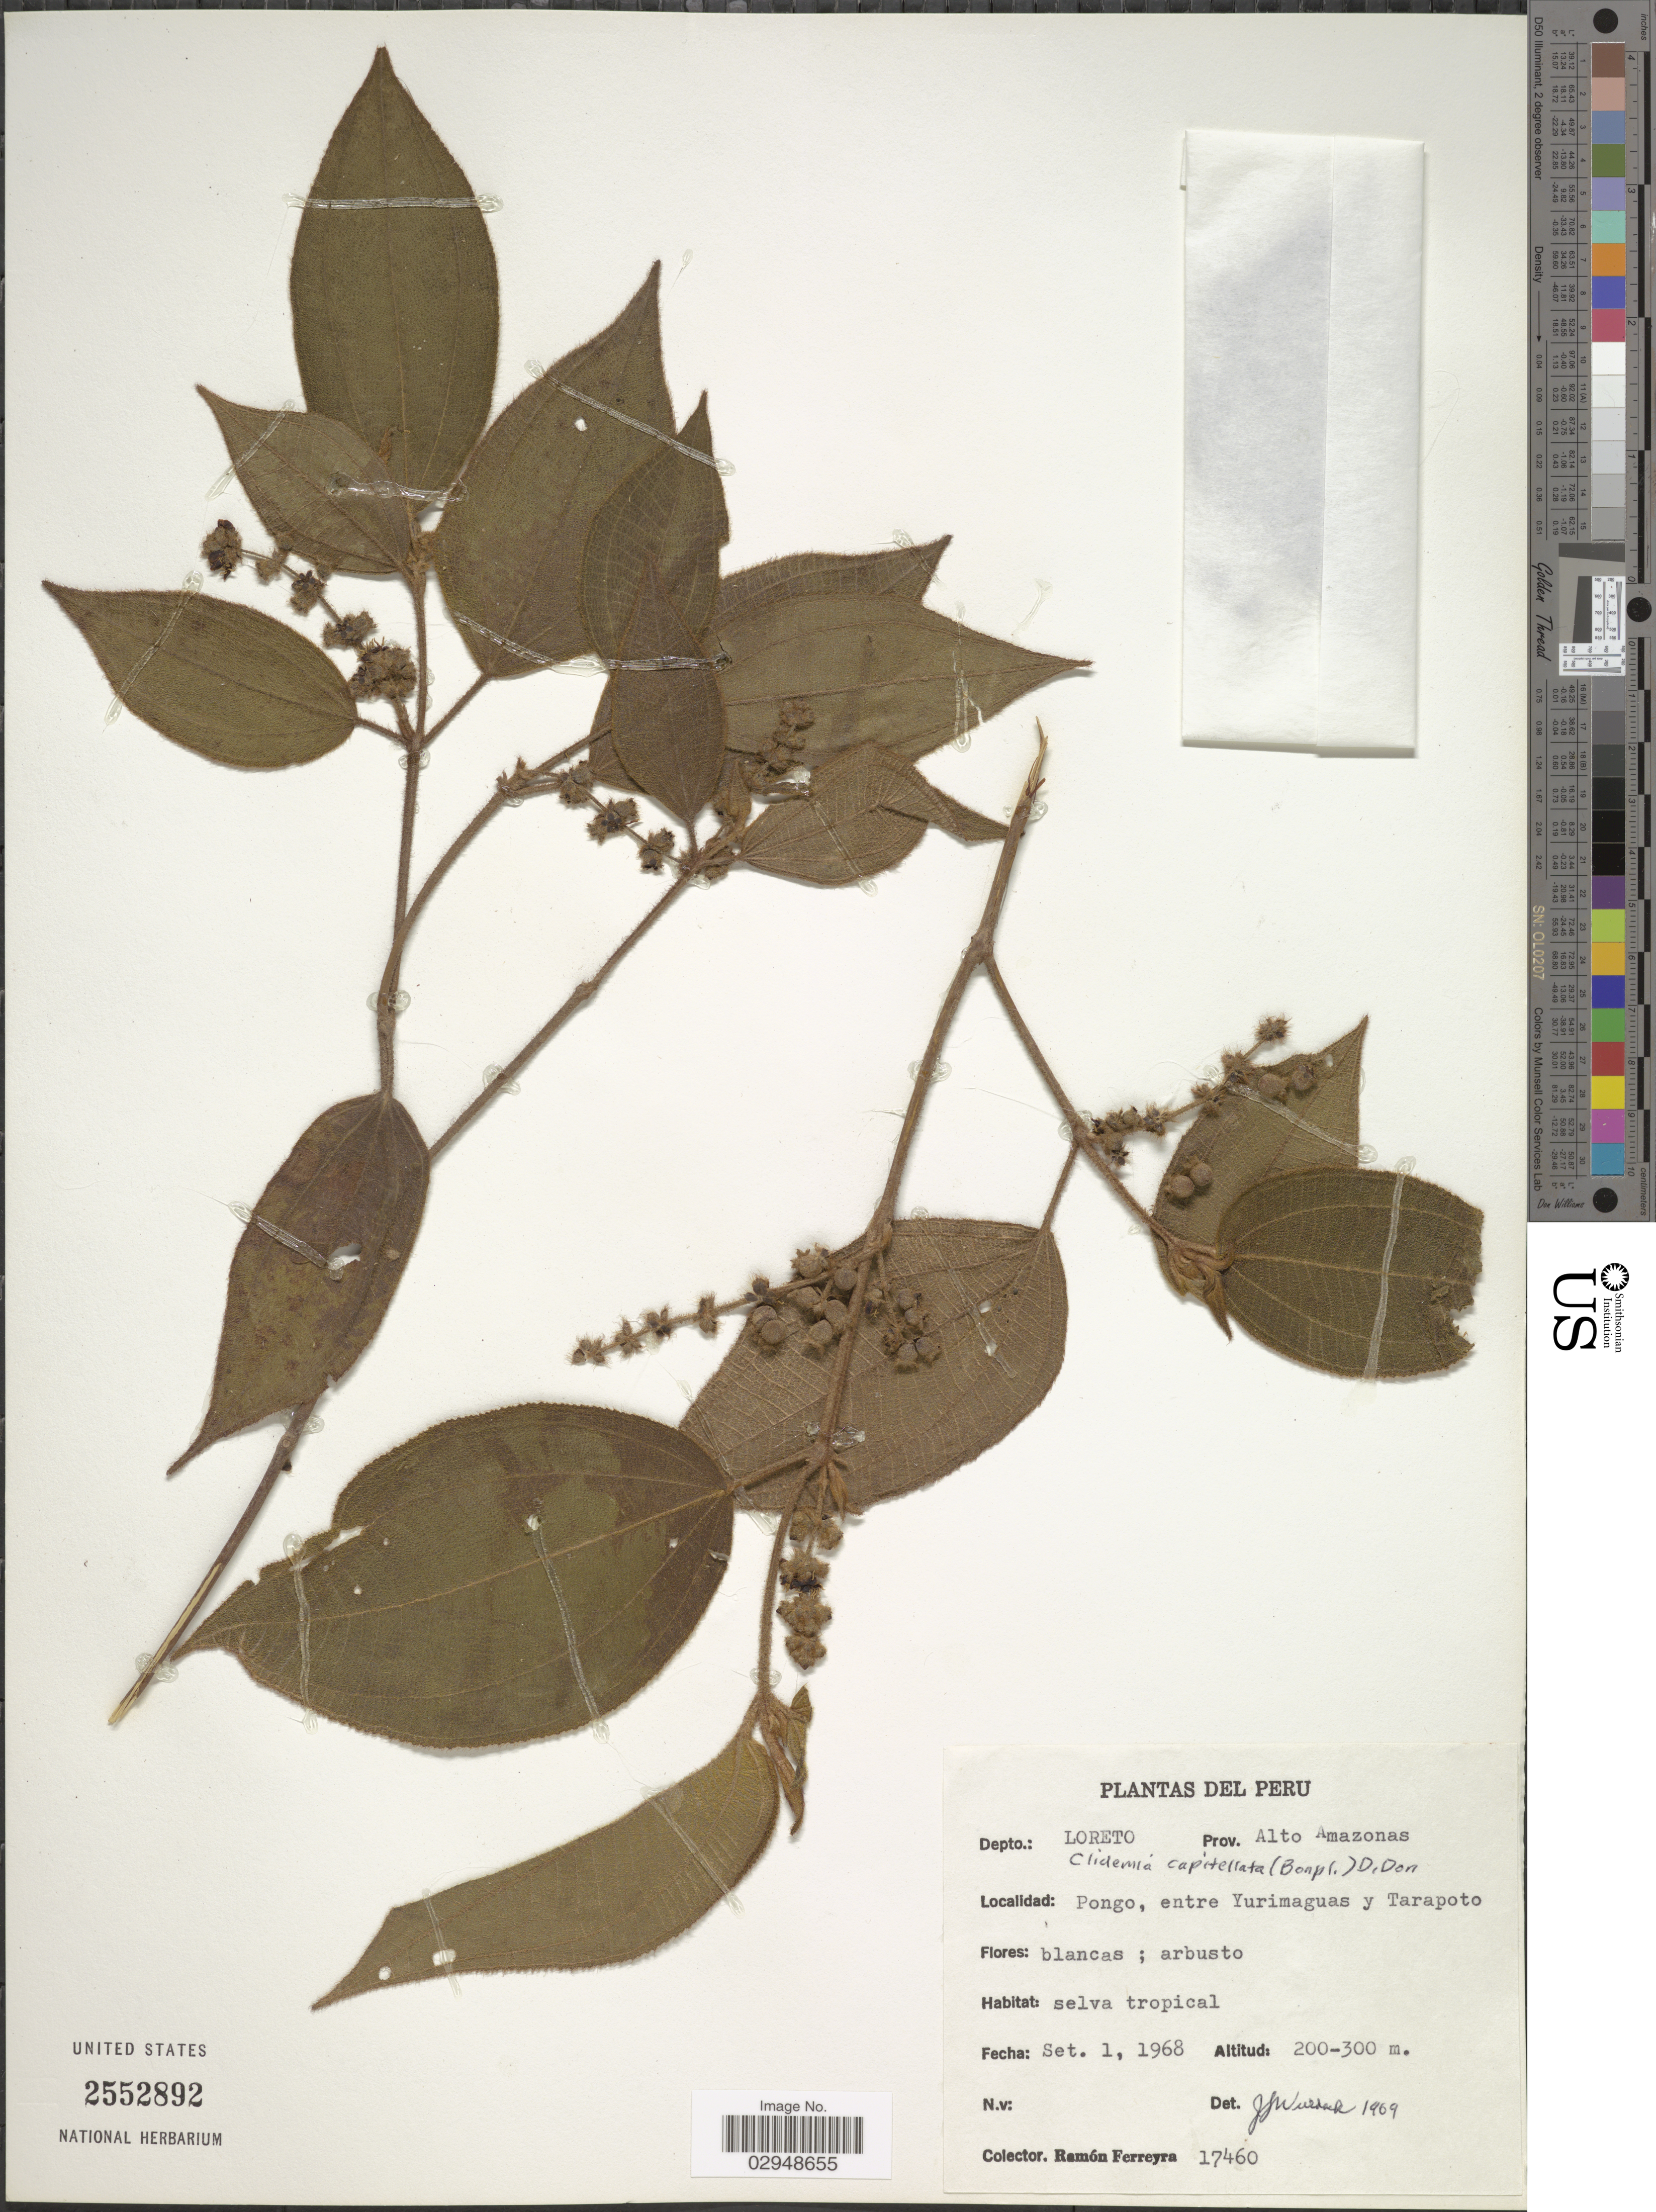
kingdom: Plantae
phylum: Tracheophyta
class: Magnoliopsida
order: Myrtales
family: Melastomataceae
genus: Clidemia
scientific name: Clidemia capitellata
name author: (Bonpl.) D. Don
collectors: R. A. Ferreyra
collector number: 17460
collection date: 1968-09-01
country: Peru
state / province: Loreto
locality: Prov. Alto Amazonas. Pongo, entre Yurimaguas y Tarapoto.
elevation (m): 200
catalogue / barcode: US 2552892